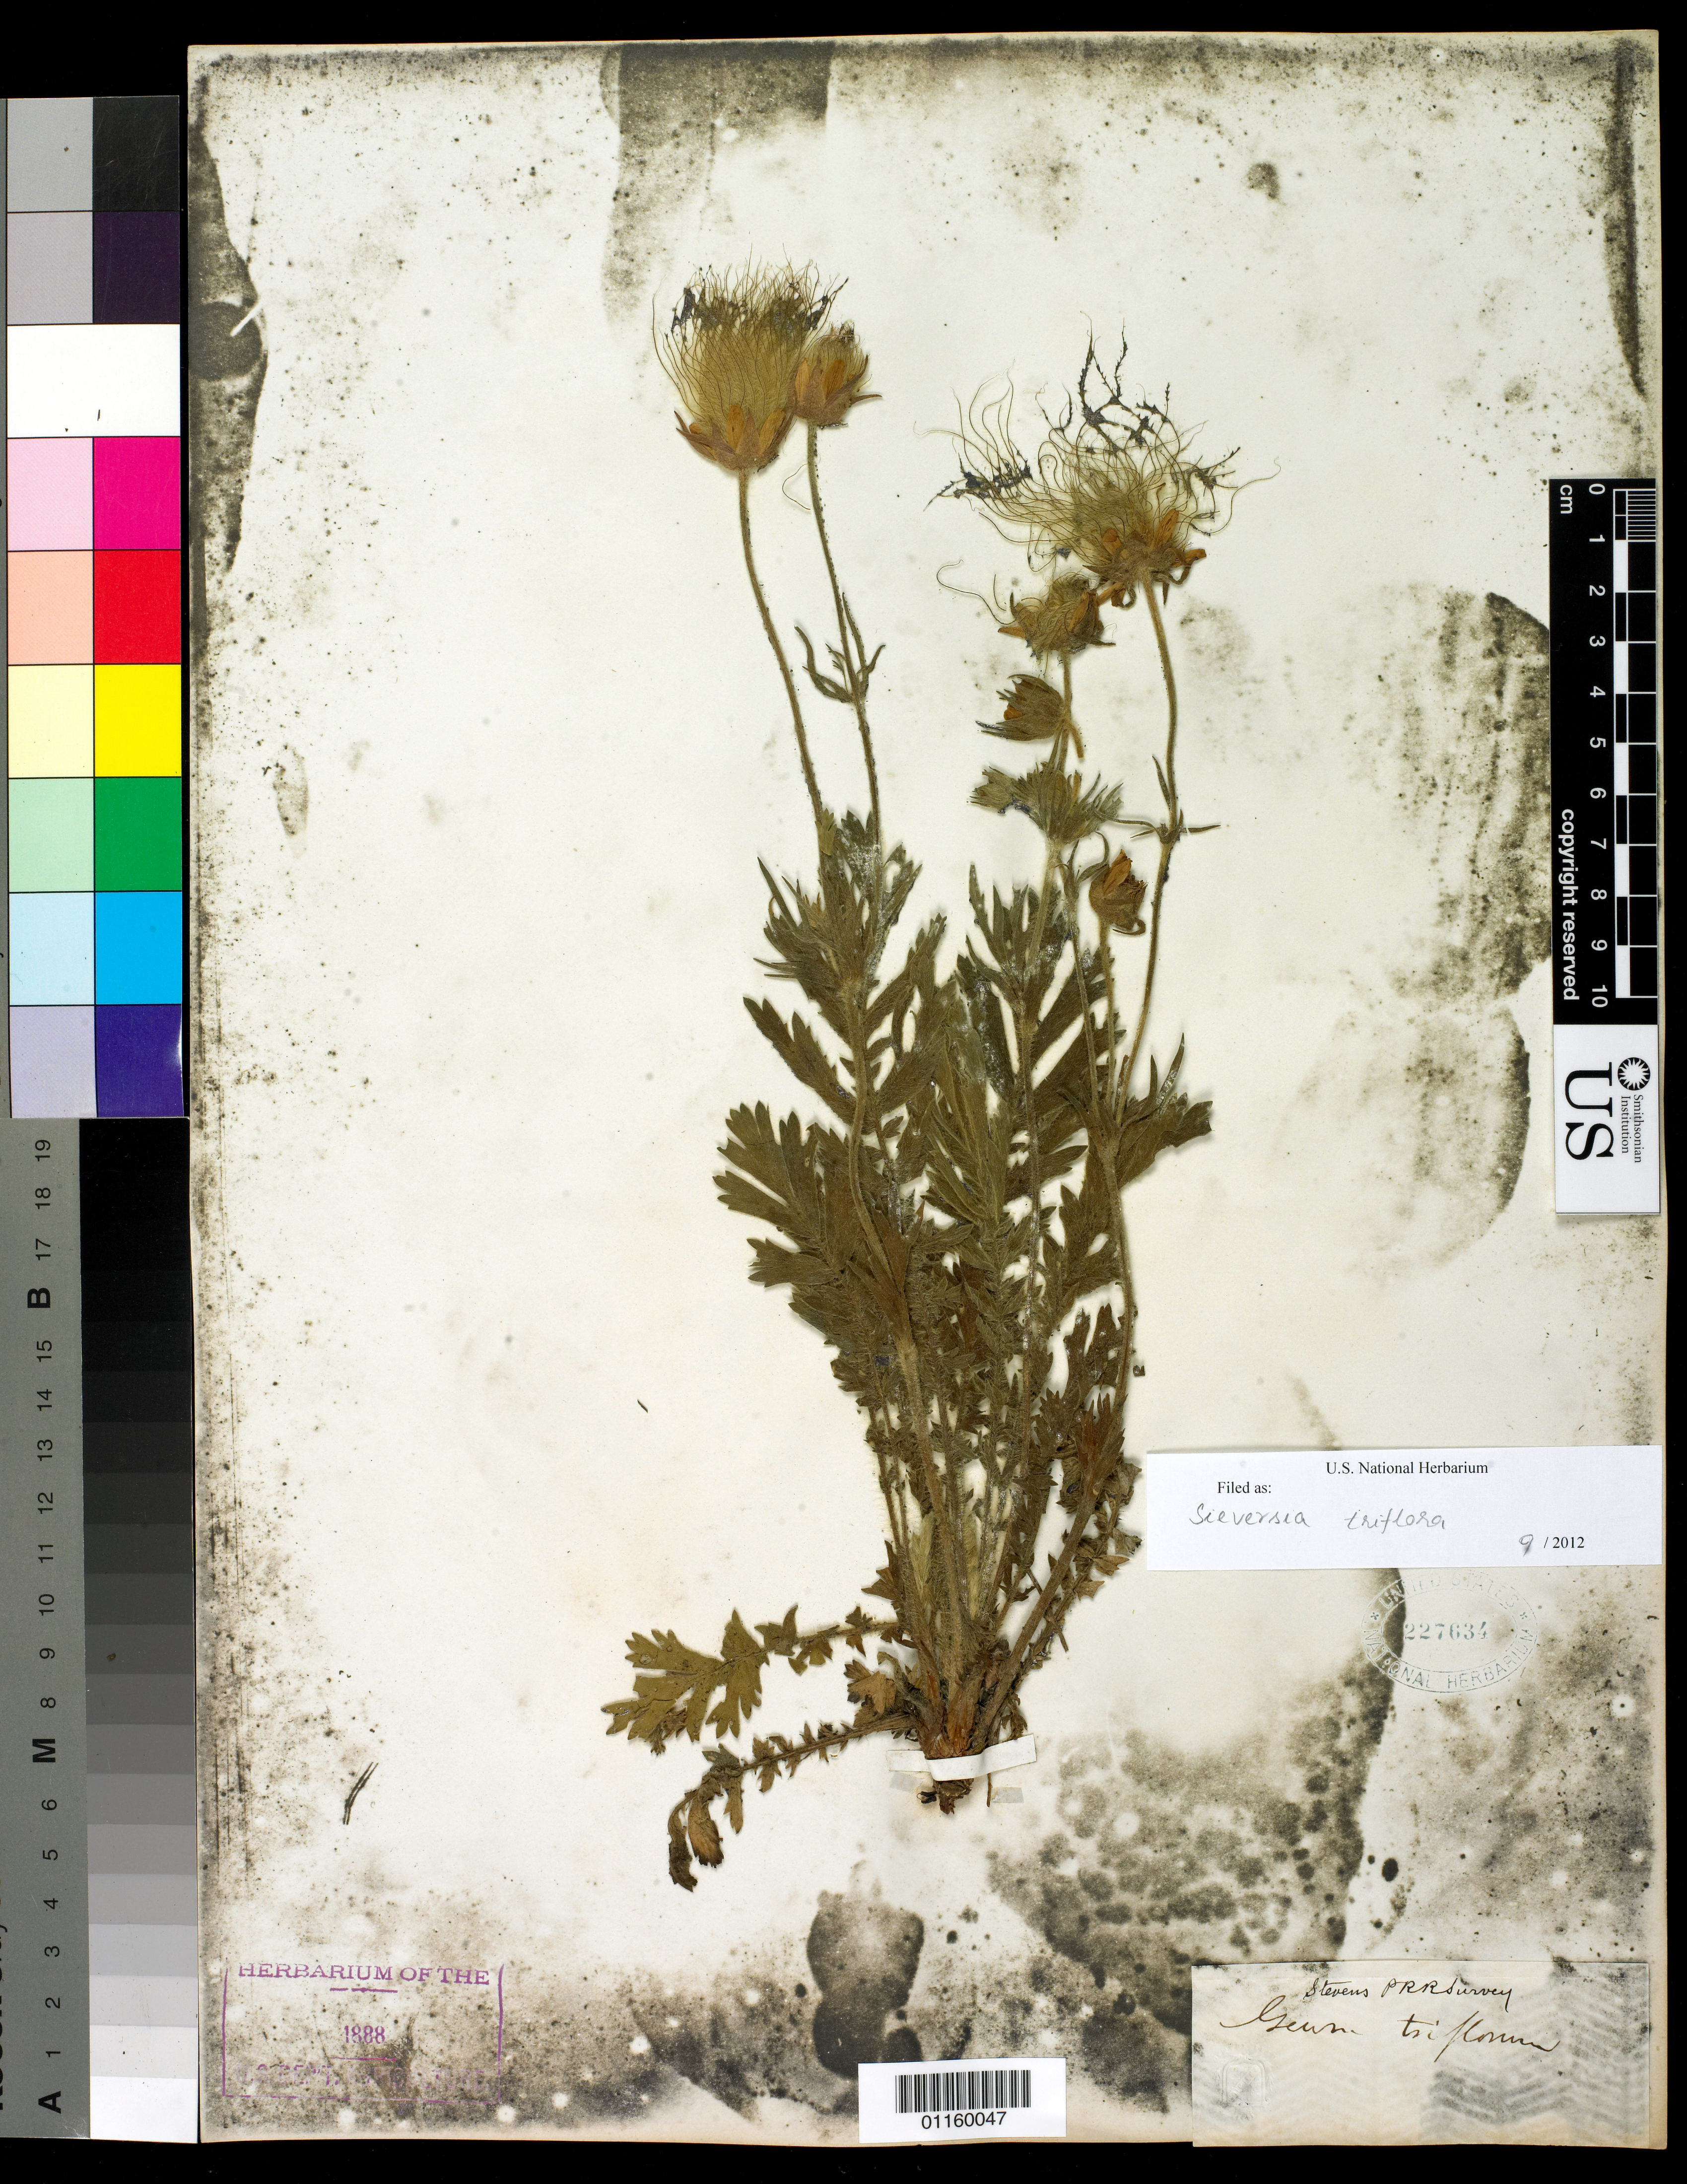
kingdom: Plantae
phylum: Tracheophyta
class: Magnoliopsida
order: Rosales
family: Rosaceae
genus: Geum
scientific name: Geum triflorum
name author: Pursh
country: United States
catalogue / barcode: US 227634